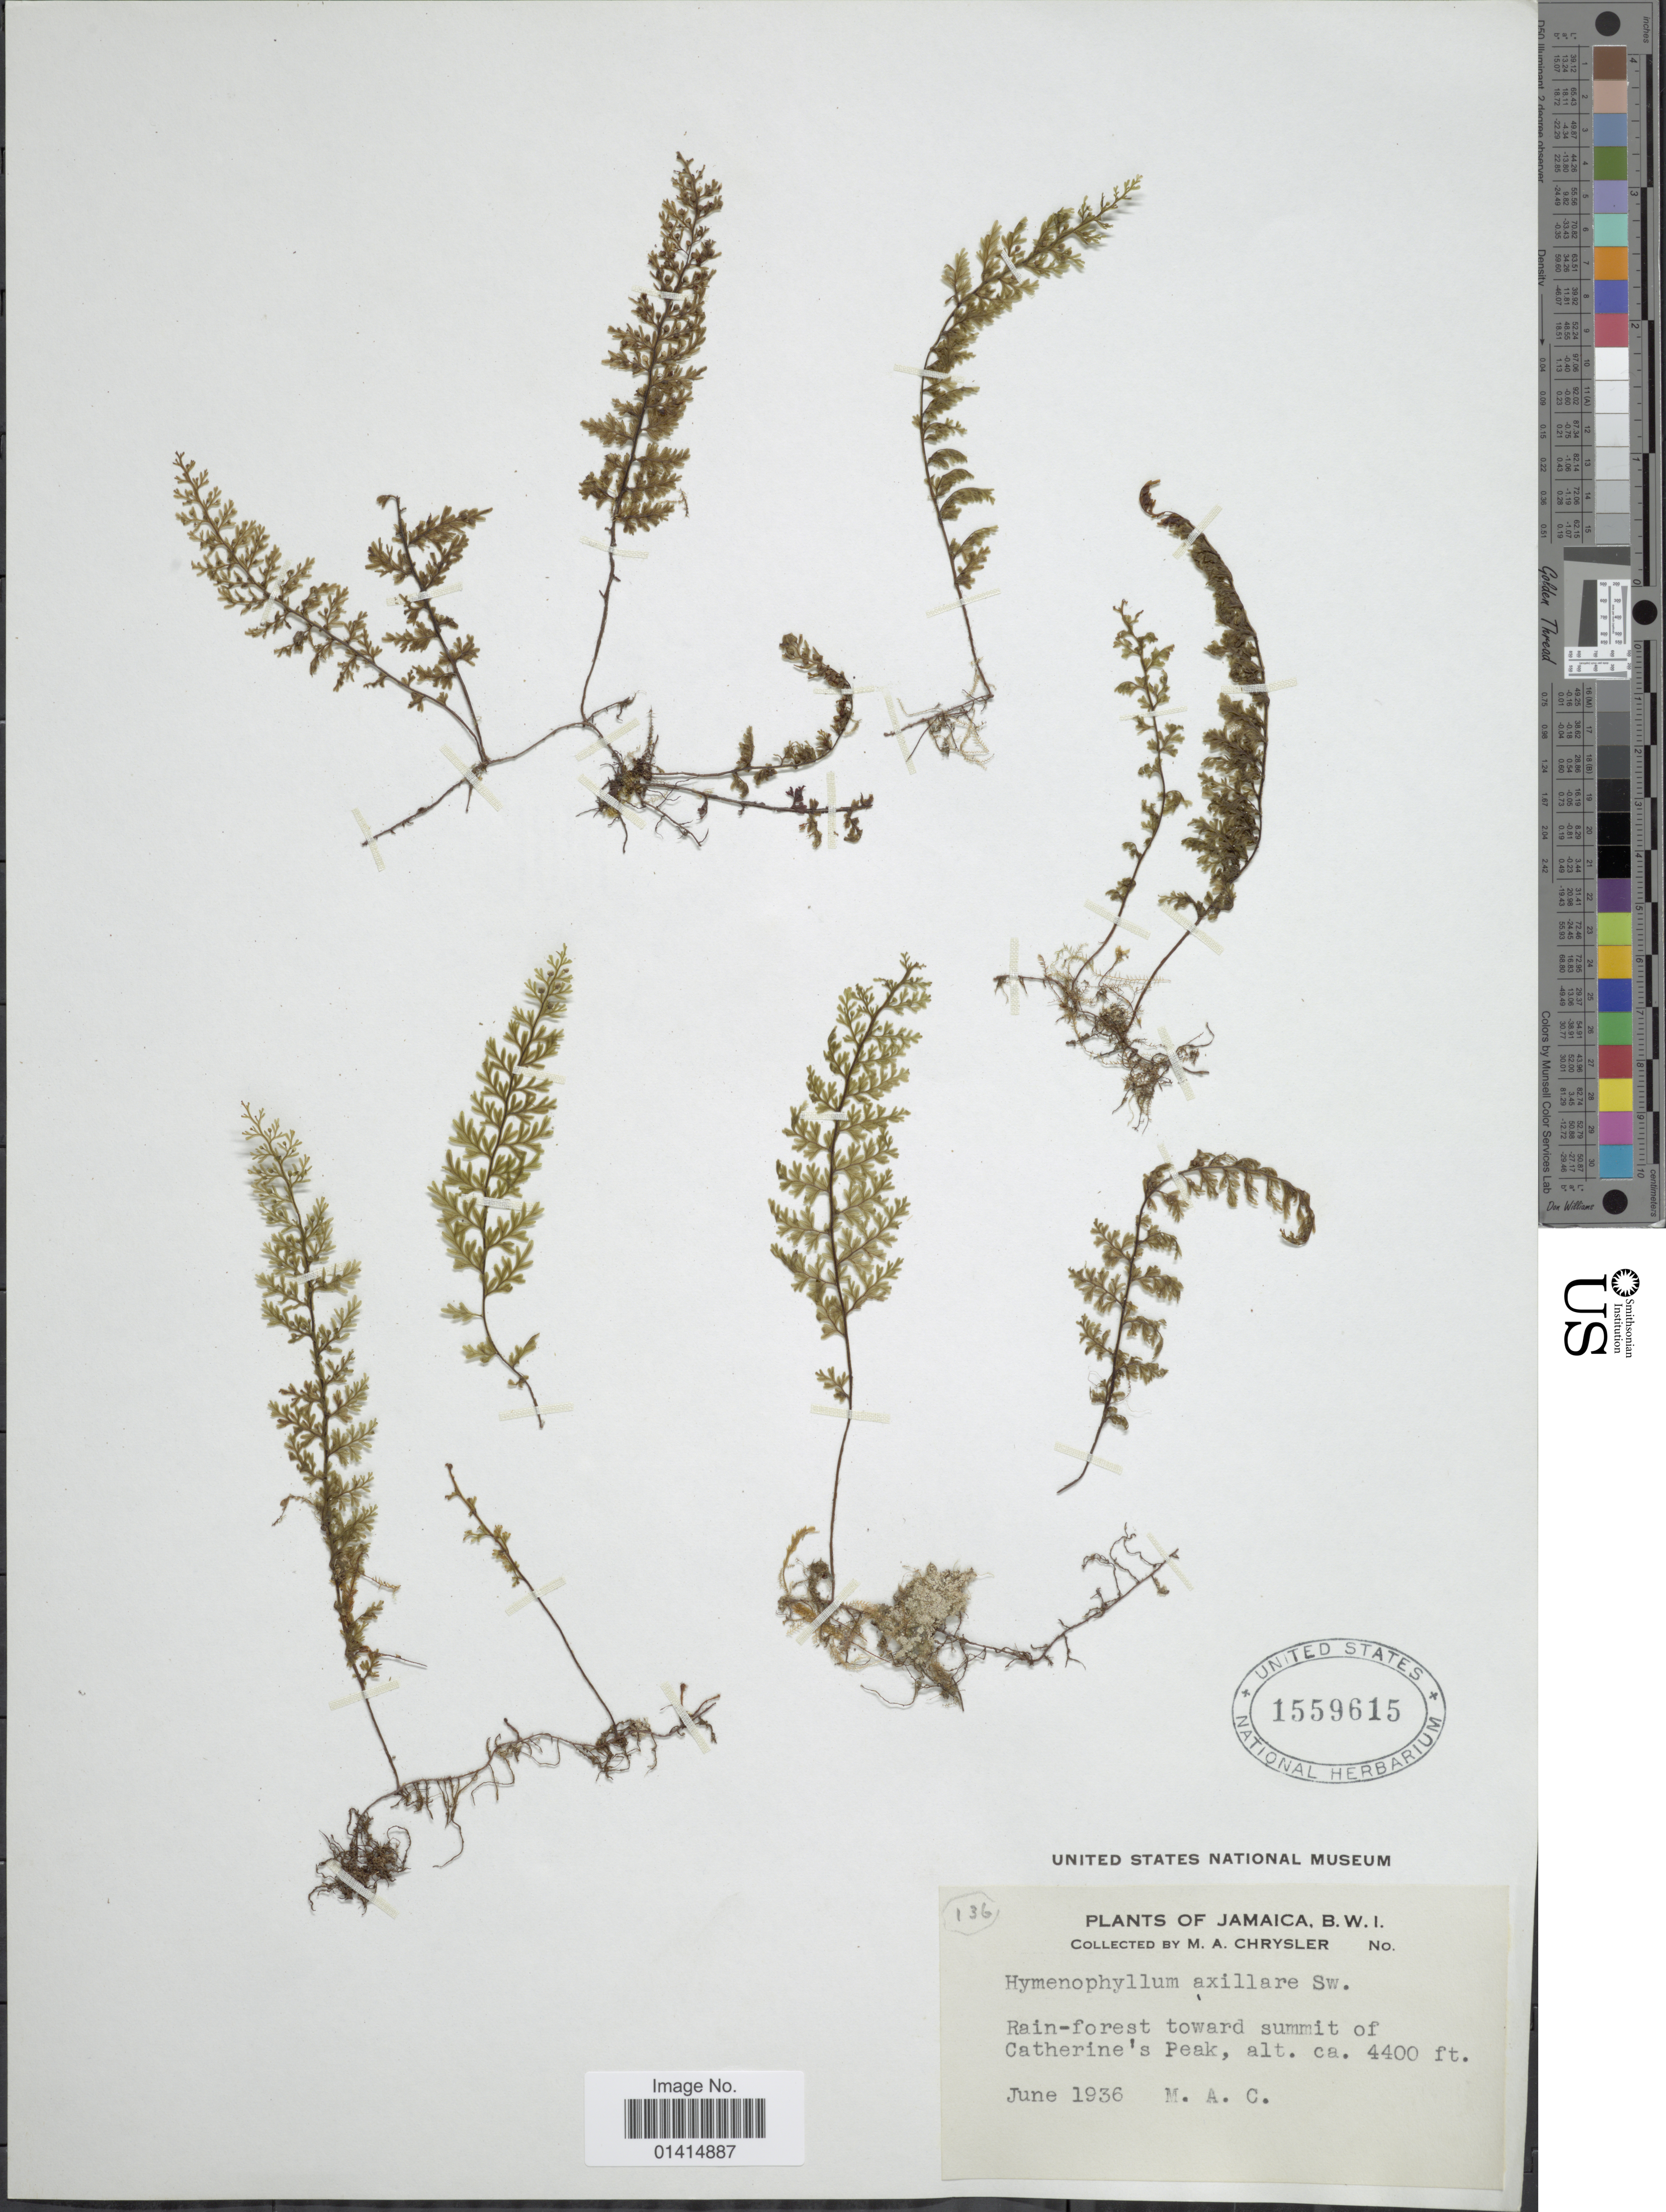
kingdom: Plantae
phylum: Tracheophyta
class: Polypodiopsida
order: Hymenophyllales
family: Hymenophyllaceae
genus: Hymenophyllum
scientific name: Hymenophyllum axillare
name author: Sw.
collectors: M. A. Chrysler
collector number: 136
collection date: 1936-06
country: Jamaica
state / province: Saint Catherine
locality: B.W.I. Rain-forest toward summit of Catherine's Peak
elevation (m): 1341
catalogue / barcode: US 1559615